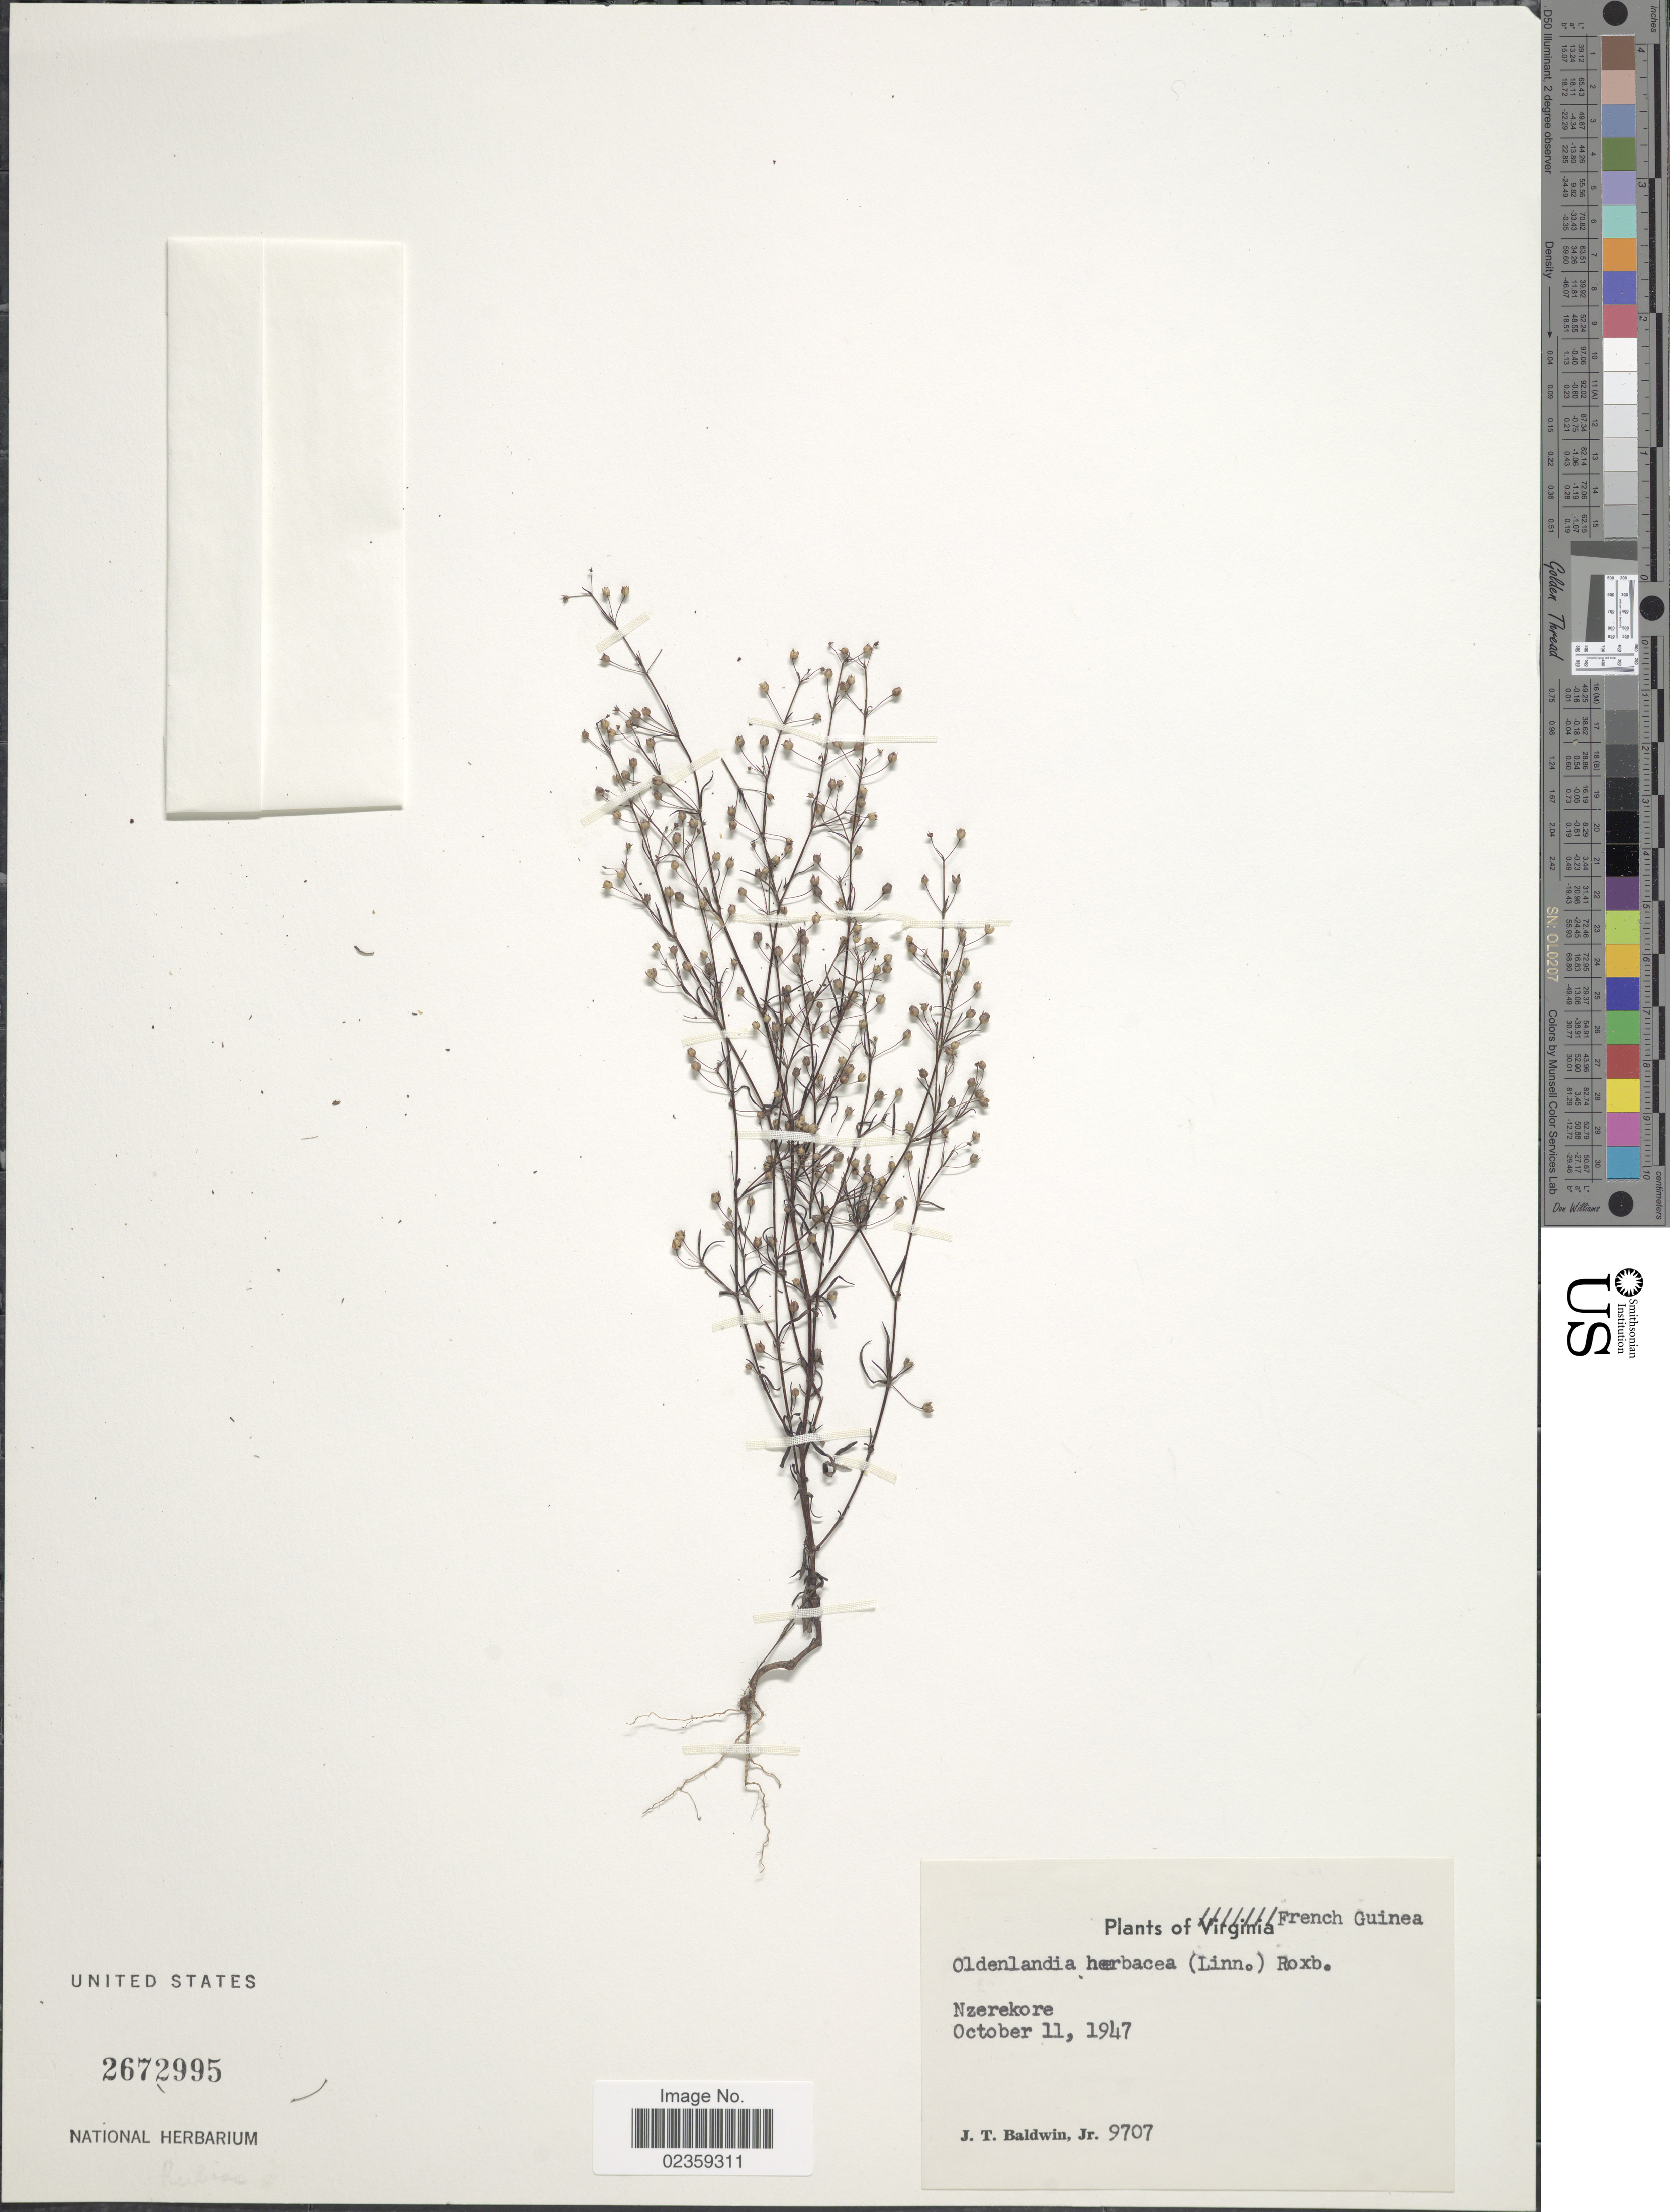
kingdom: Plantae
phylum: Tracheophyta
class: Magnoliopsida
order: Gentianales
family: Rubiaceae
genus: Oldenlandia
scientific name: Oldenlandia herbacea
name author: (L.) Roxb.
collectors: J. T. Baldwin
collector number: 9707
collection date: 1947-10-11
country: Guinea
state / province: Nzérékoré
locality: French Guinea. Nzerekore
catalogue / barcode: US 2672995